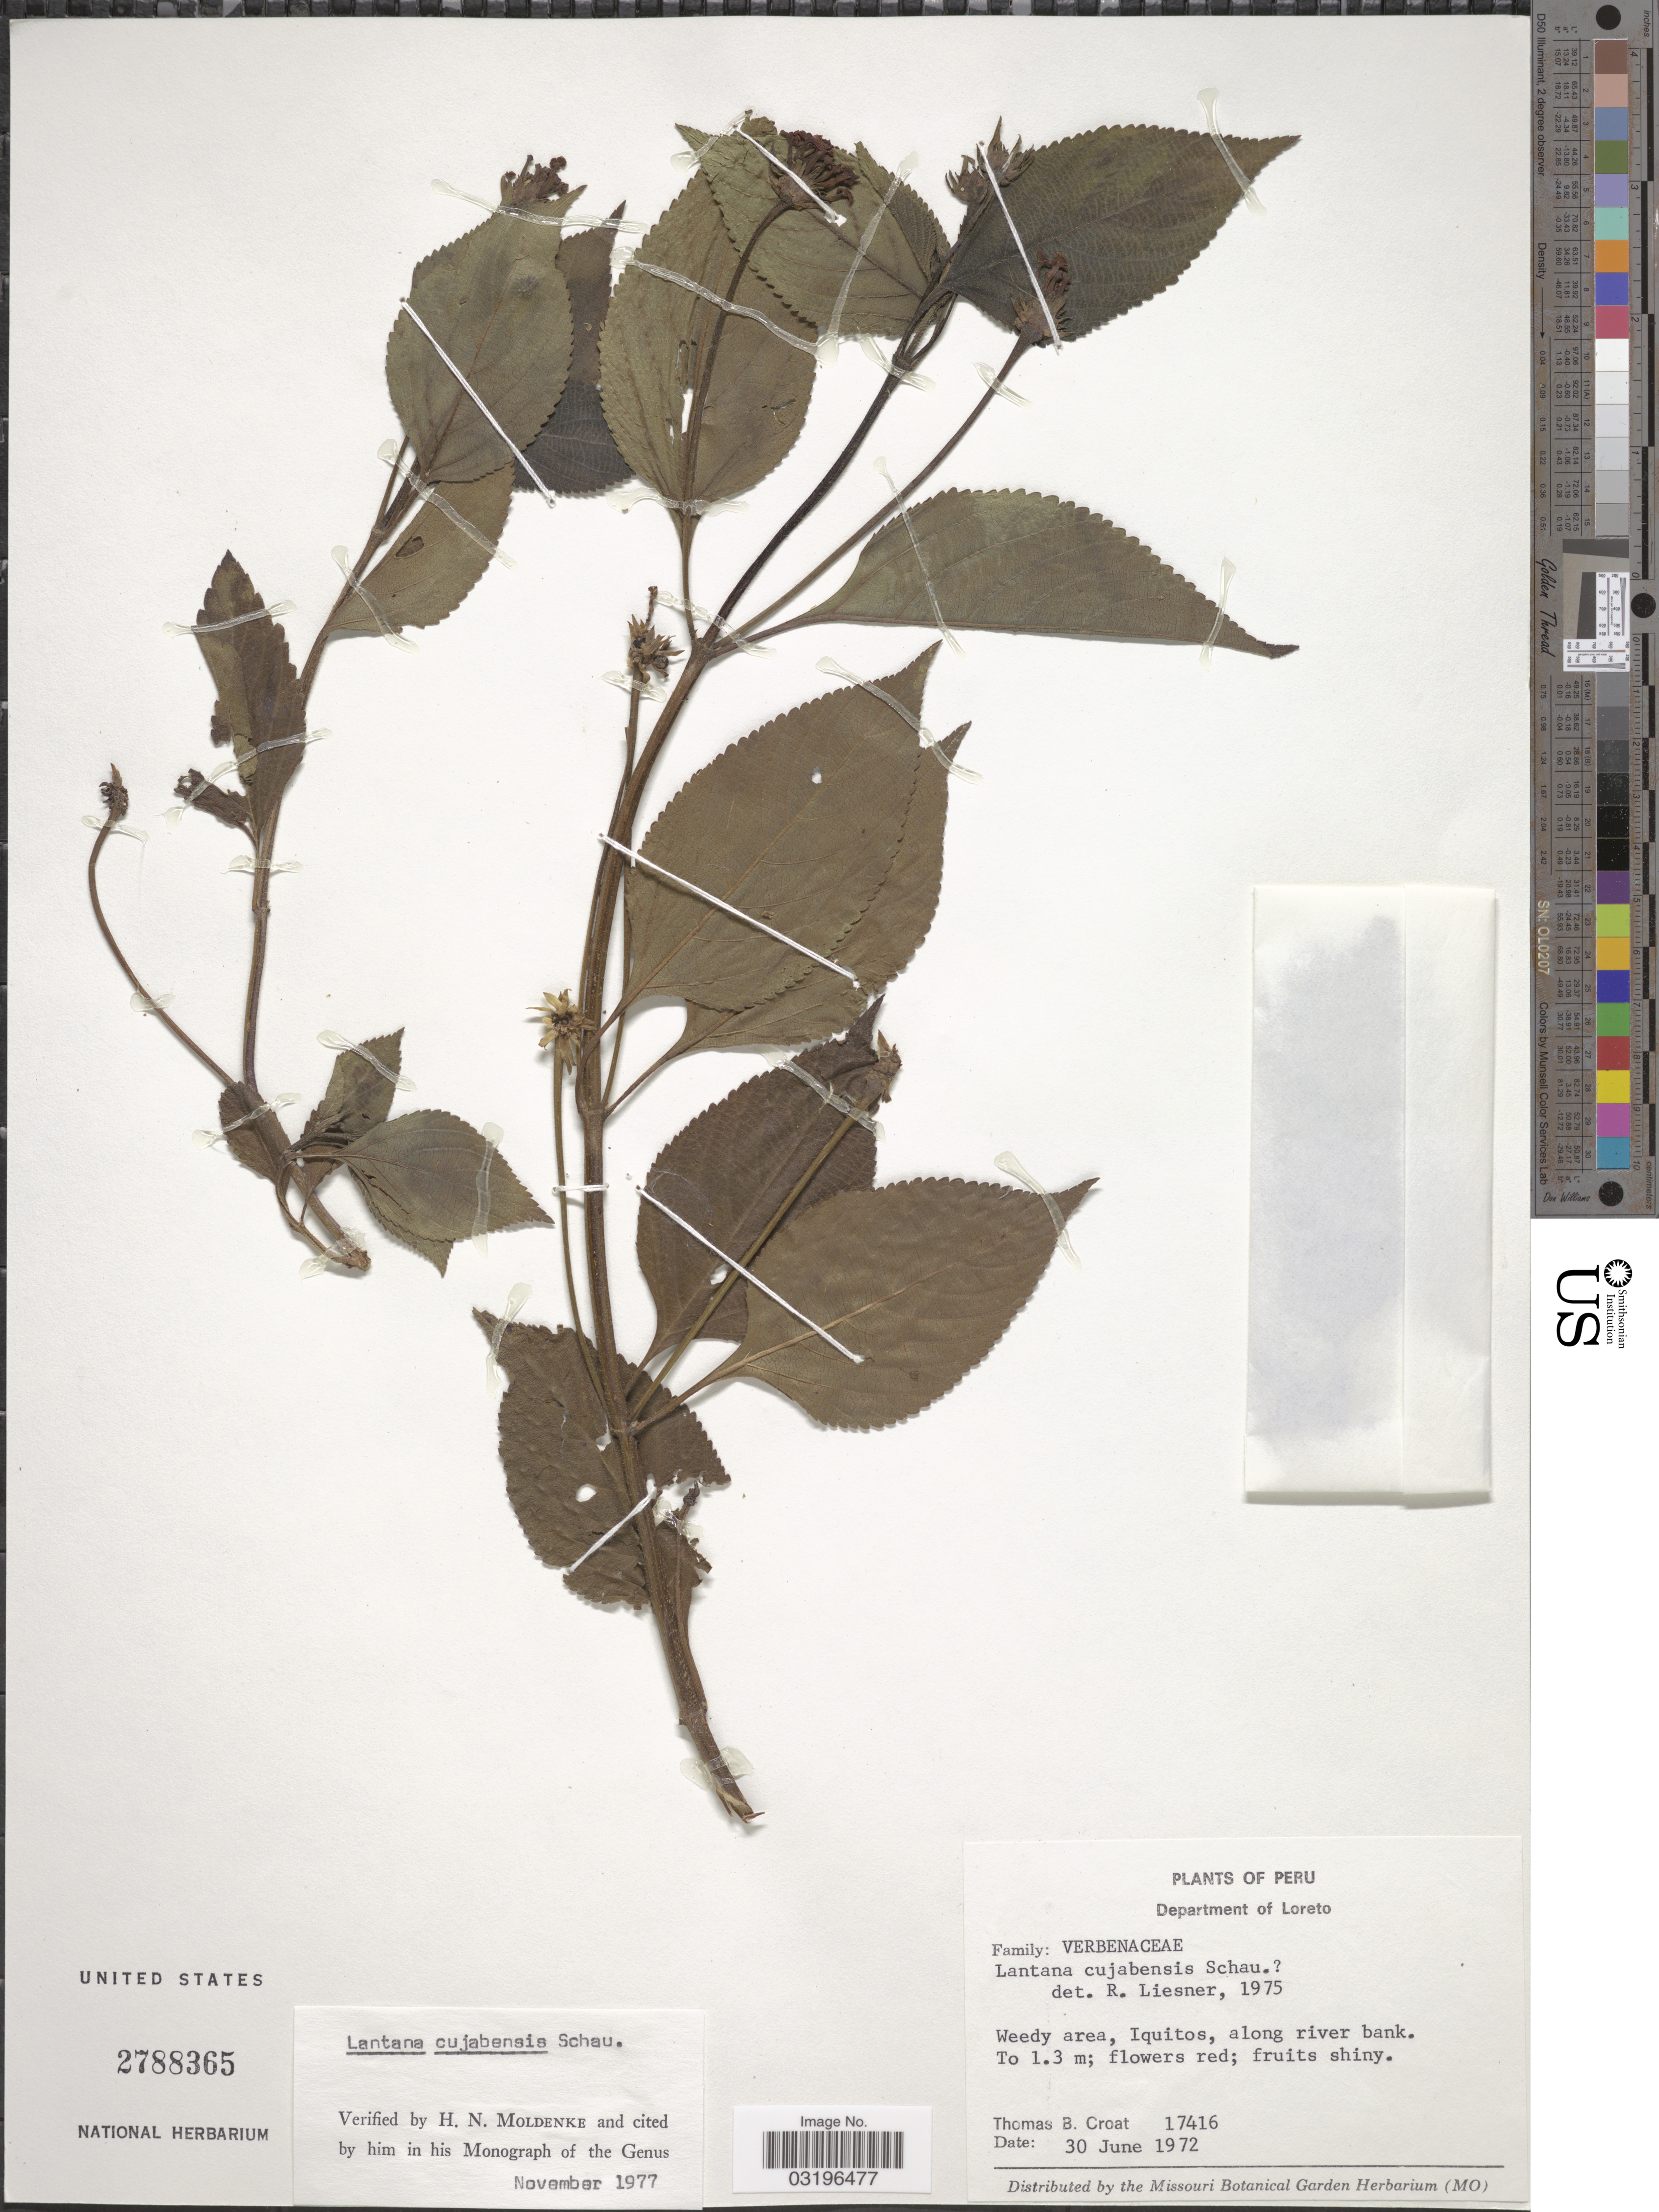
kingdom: Plantae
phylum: Tracheophyta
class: Magnoliopsida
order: Lamiales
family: Verbenaceae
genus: Lantana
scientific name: Lantana cujabensis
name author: Schau.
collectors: T. B. Croat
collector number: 17416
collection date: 1972-06-30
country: Peru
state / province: Loreto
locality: Department of Loreto, Iquitos, along river bank.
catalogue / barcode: US 2788365